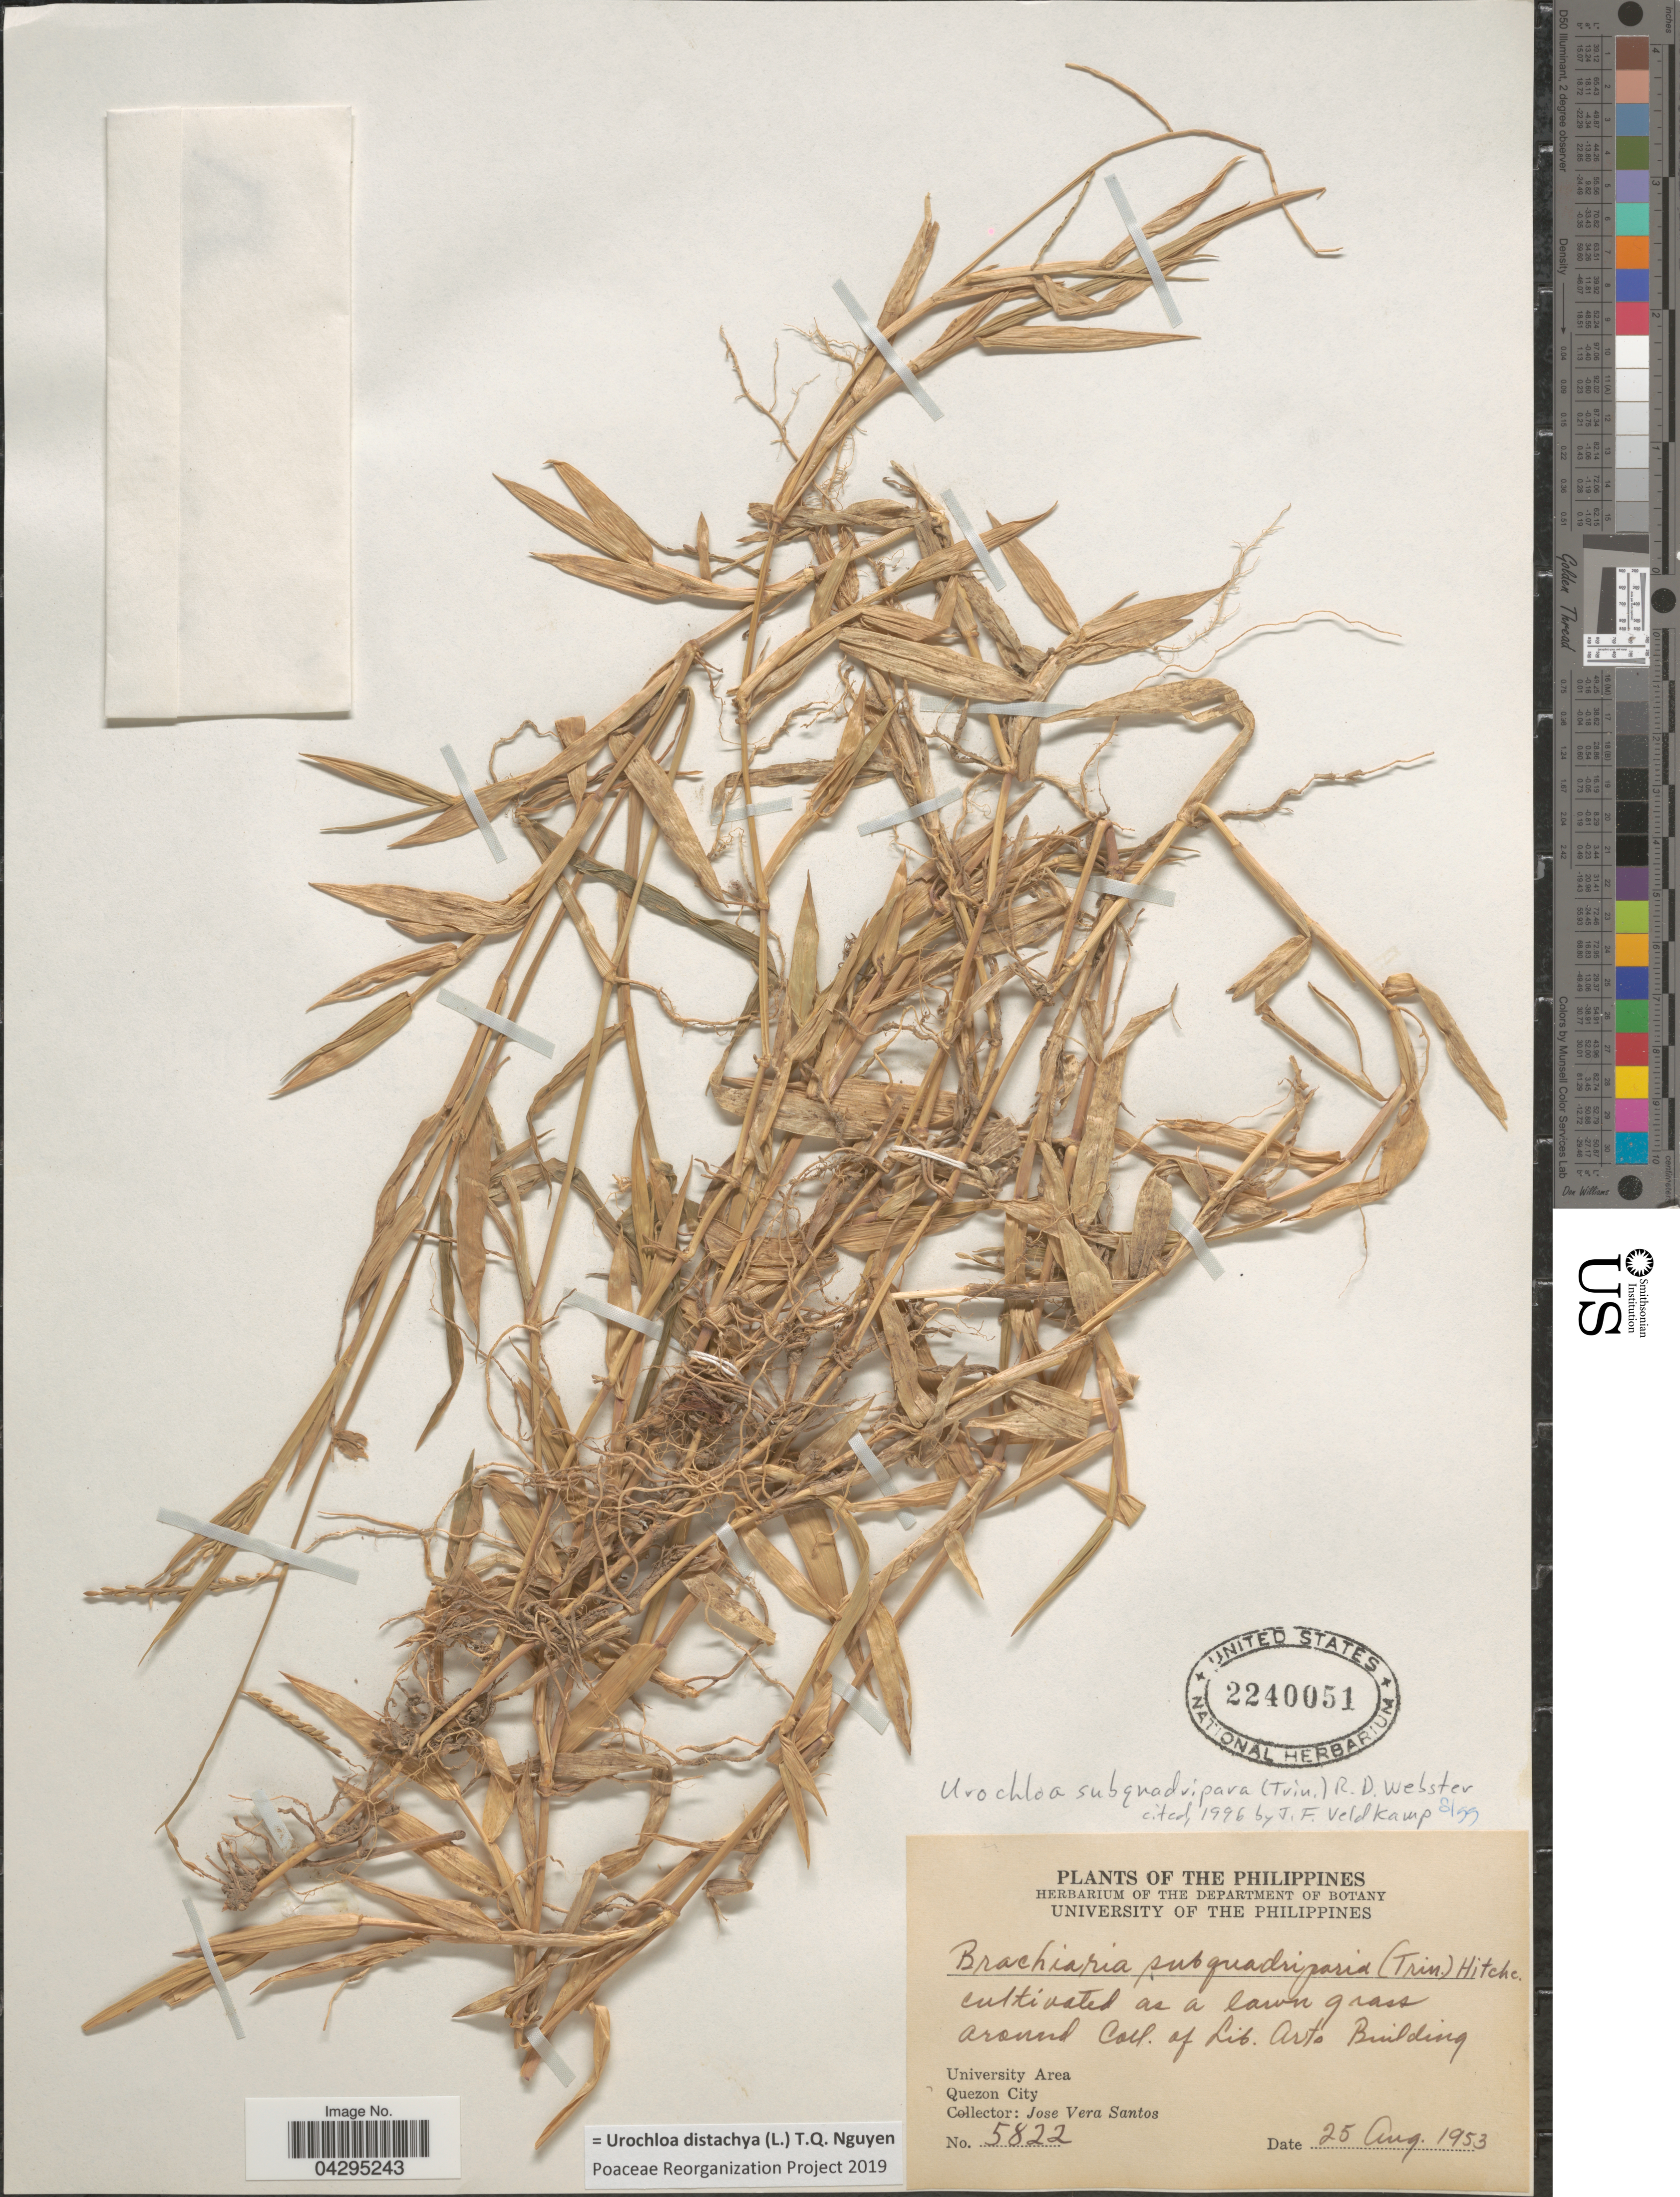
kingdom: Plantae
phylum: Tracheophyta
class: Liliopsida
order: Poales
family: Poaceae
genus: Urochloa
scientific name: Urochloa distachya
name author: (L.) T.Q. Nguyen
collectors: J. Santos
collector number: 5822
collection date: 1953-08-25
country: Philippines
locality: Cultivated as a lawn grass around Coll. of Lib. Arts Building. University Area. Quezon City.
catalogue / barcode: US 2240051